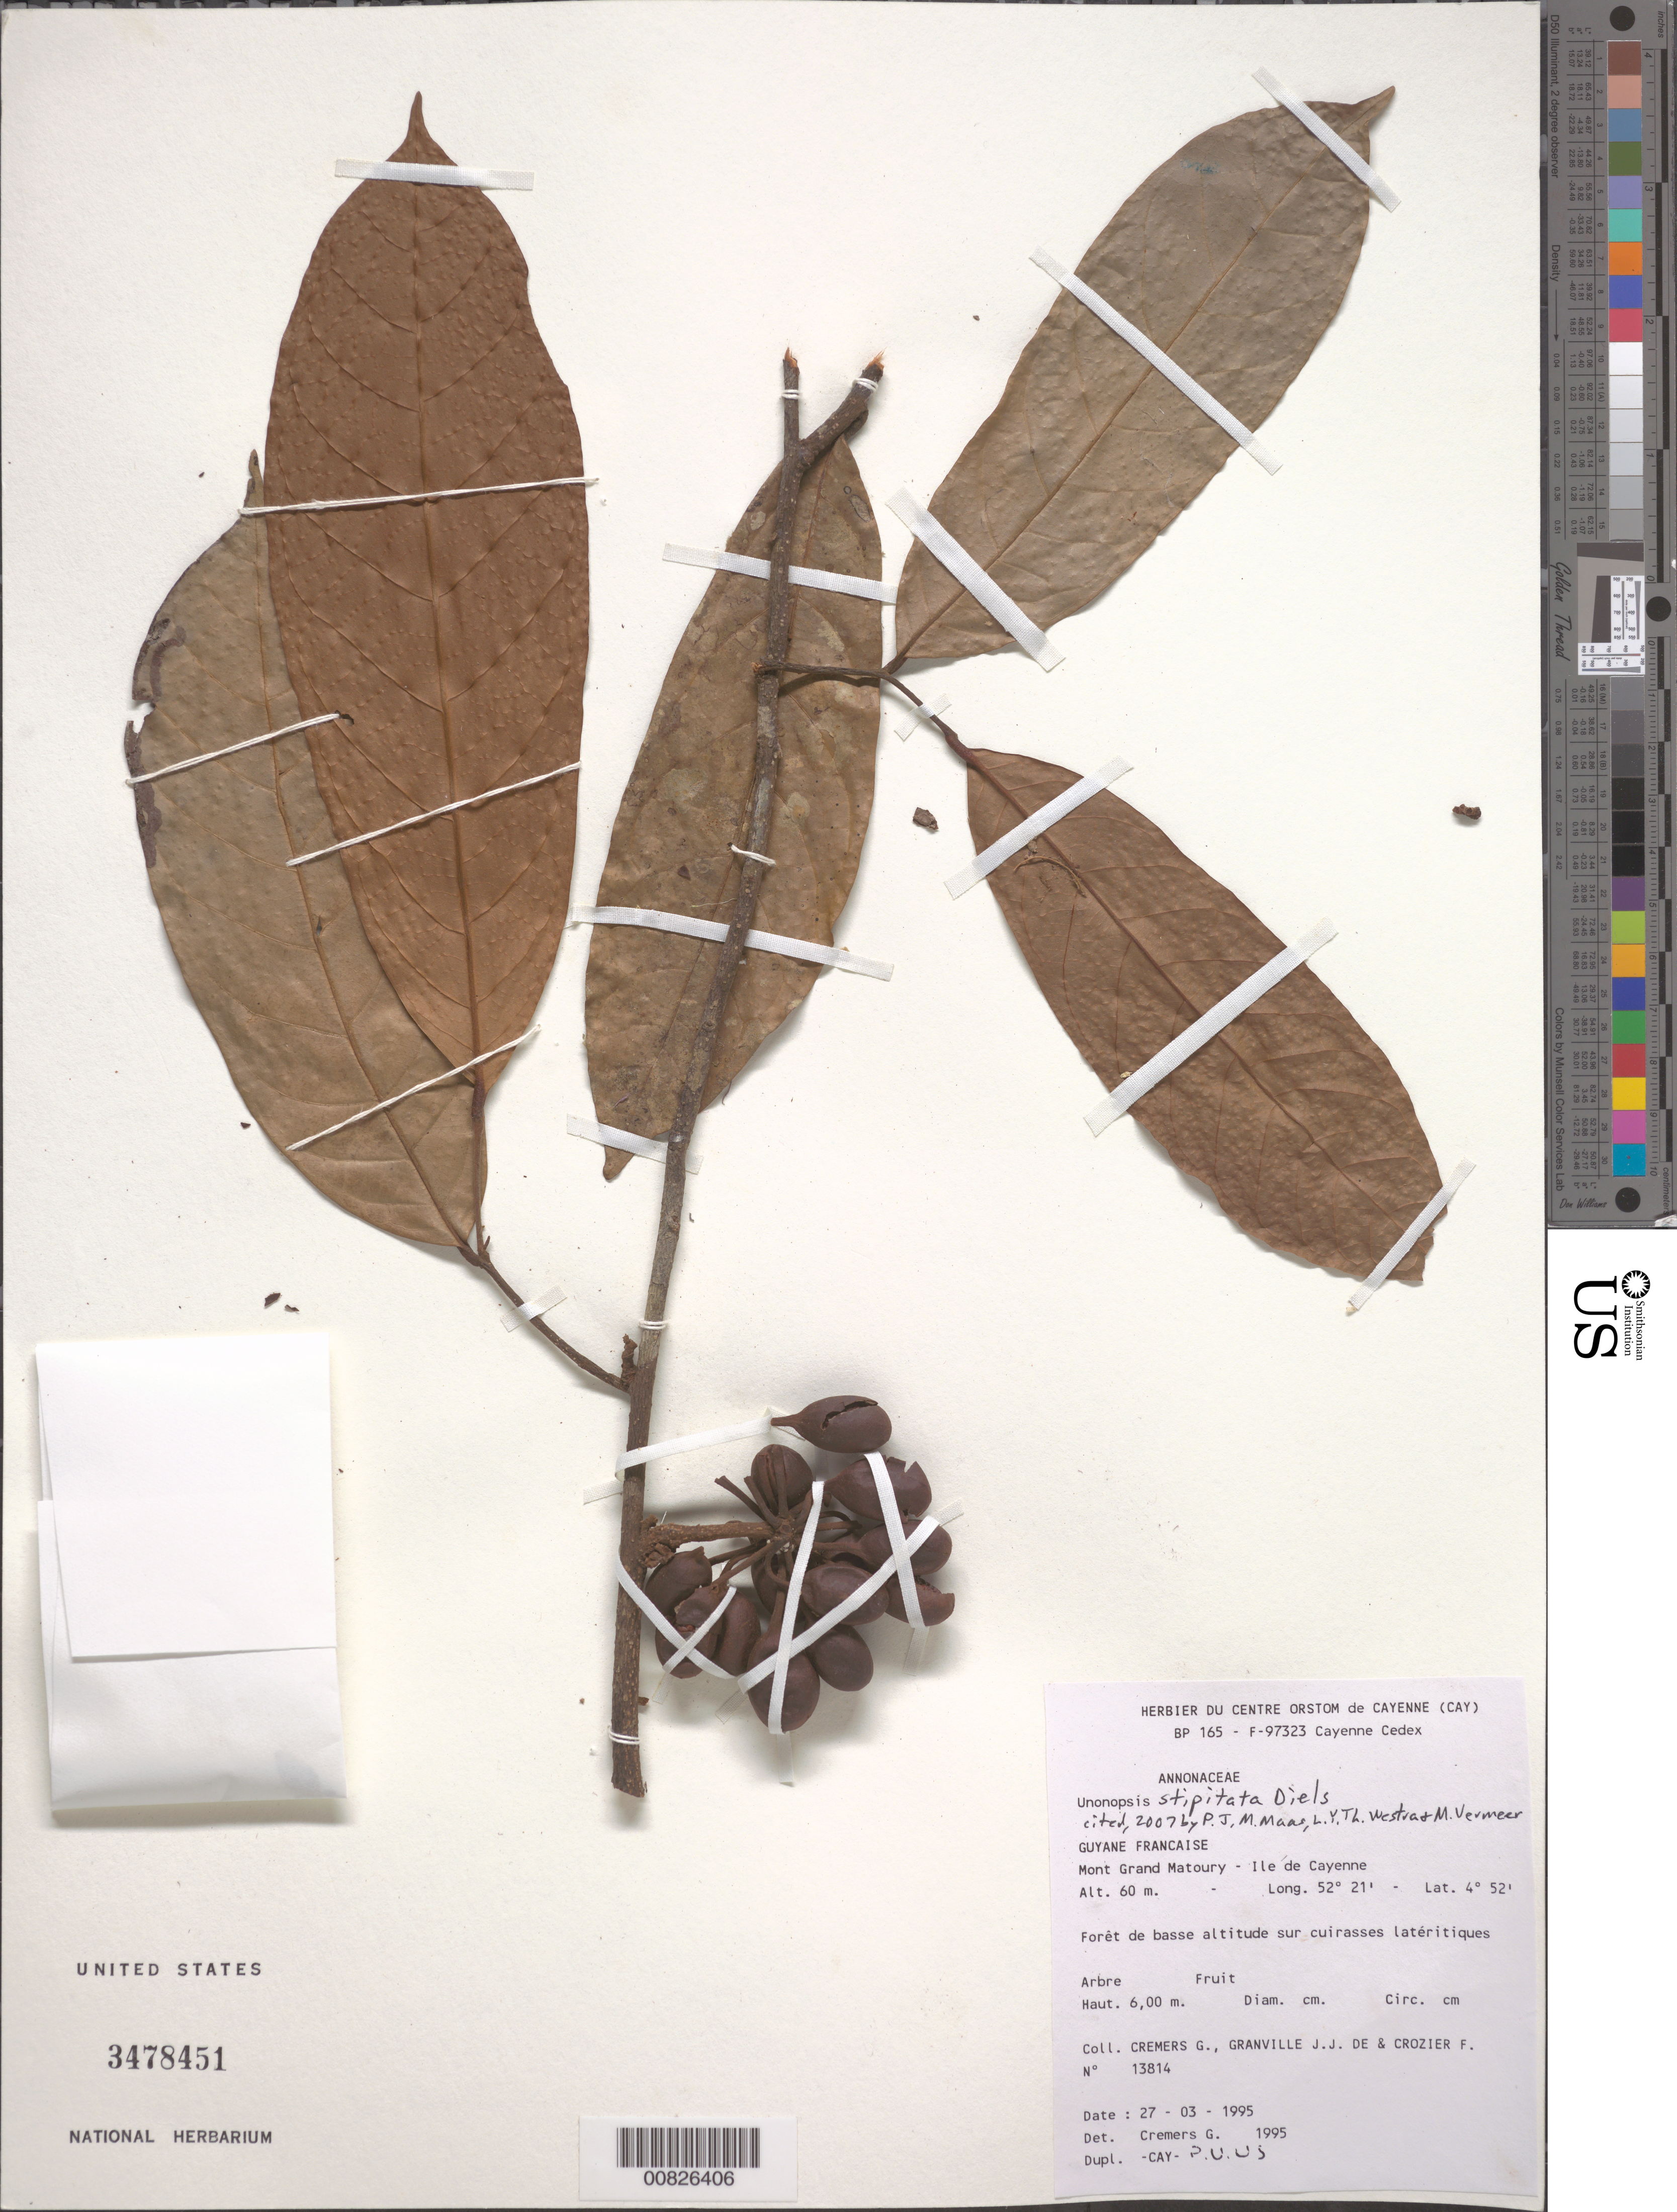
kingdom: Plantae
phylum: Tracheophyta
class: Magnoliopsida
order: Magnoliales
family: Annonaceae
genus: Unonopsis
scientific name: Unonopsis stipitata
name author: Diels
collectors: G. Cremers, J.-J. de Granville & F. Crozier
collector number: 13814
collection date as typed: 27-Mar-93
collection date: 1993-03-27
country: French Guiana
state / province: Cayenne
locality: Mont Grand Matoury, Ile de Cayenne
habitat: Forêt de basse altitude sur cuirasses latéritiques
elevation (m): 60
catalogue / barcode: US 3478451